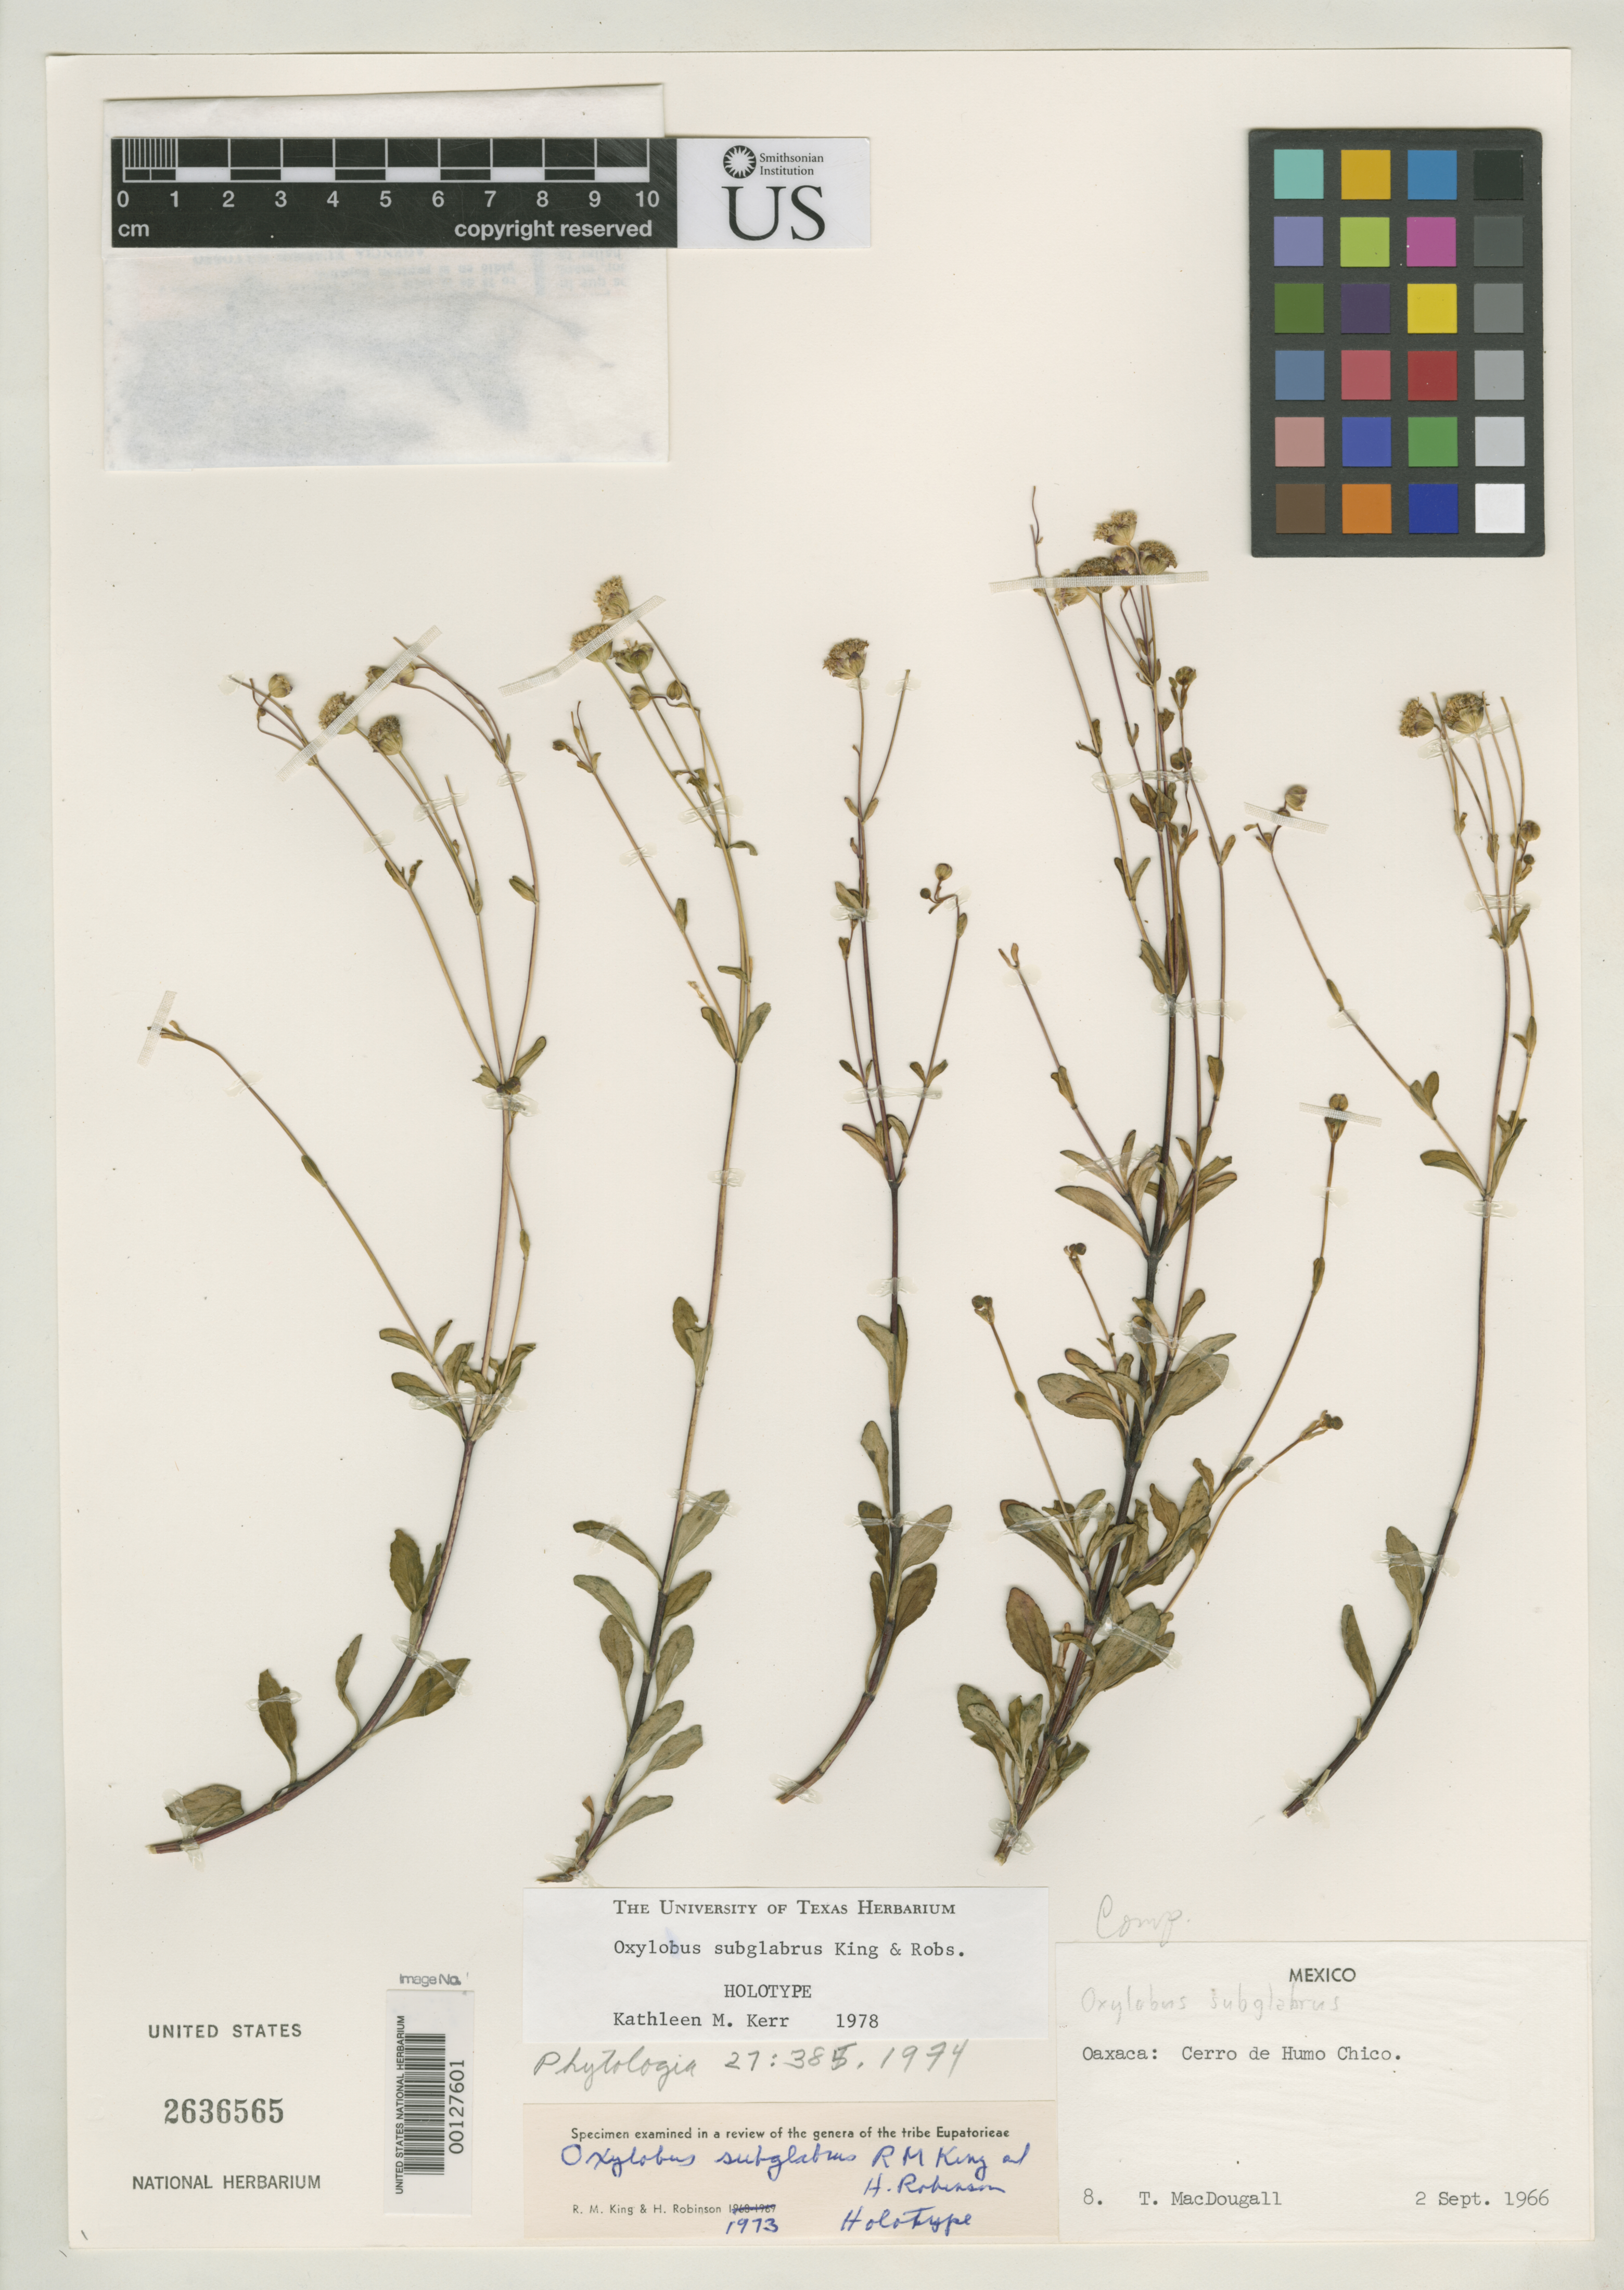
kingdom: Plantae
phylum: Tracheophyta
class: Magnoliopsida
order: Asterales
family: Asteraceae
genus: Oxylobus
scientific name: Oxylobus subglaber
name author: R.M. King & H. Rob.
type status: Holotype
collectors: T. Macdougall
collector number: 8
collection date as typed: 02 Sep 1966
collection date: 1966-09-02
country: Mexico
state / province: Oaxaca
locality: Cerro de Humo Chico.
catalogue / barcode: US 2636565